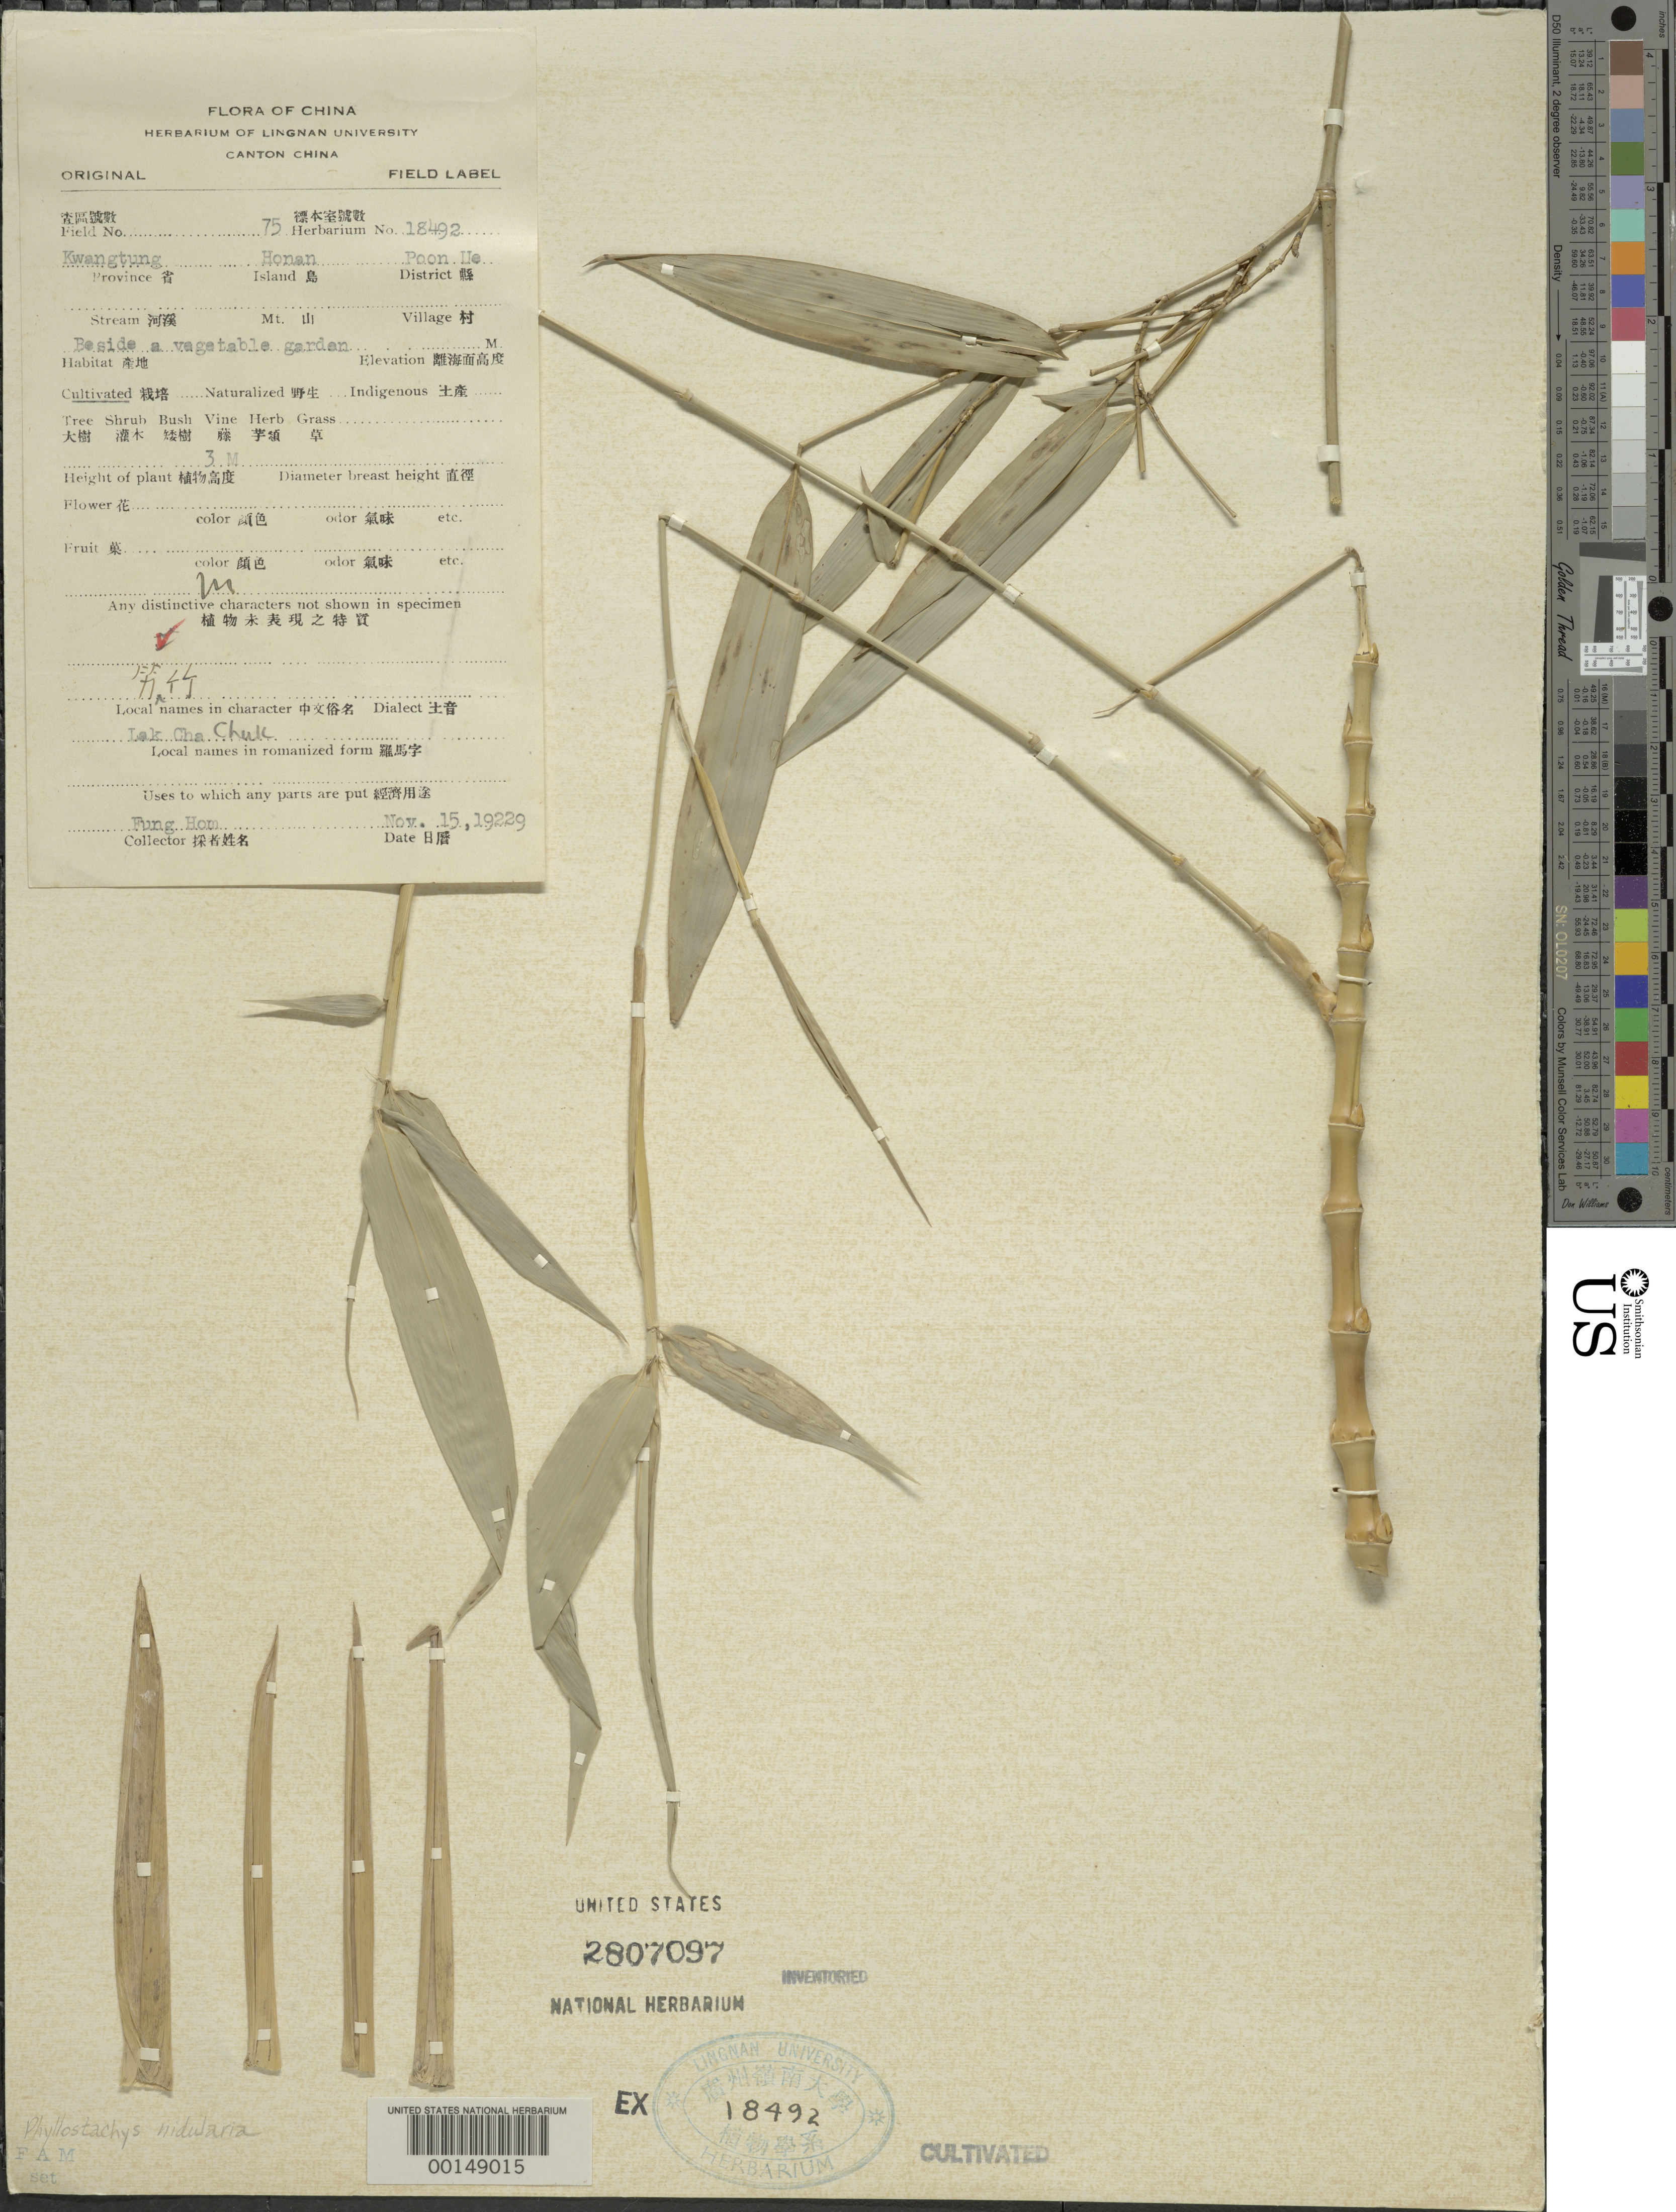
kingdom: Plantae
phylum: Tracheophyta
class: Liliopsida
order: Poales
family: Poaceae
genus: Phyllostachys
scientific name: Phyllostachys nidularia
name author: Munro ex Fenzi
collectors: H. L. Fung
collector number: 75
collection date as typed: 15 Nov 1929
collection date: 1929-11-15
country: China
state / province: Guangdong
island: Honam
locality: Honan, poon yu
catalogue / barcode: US 2807097